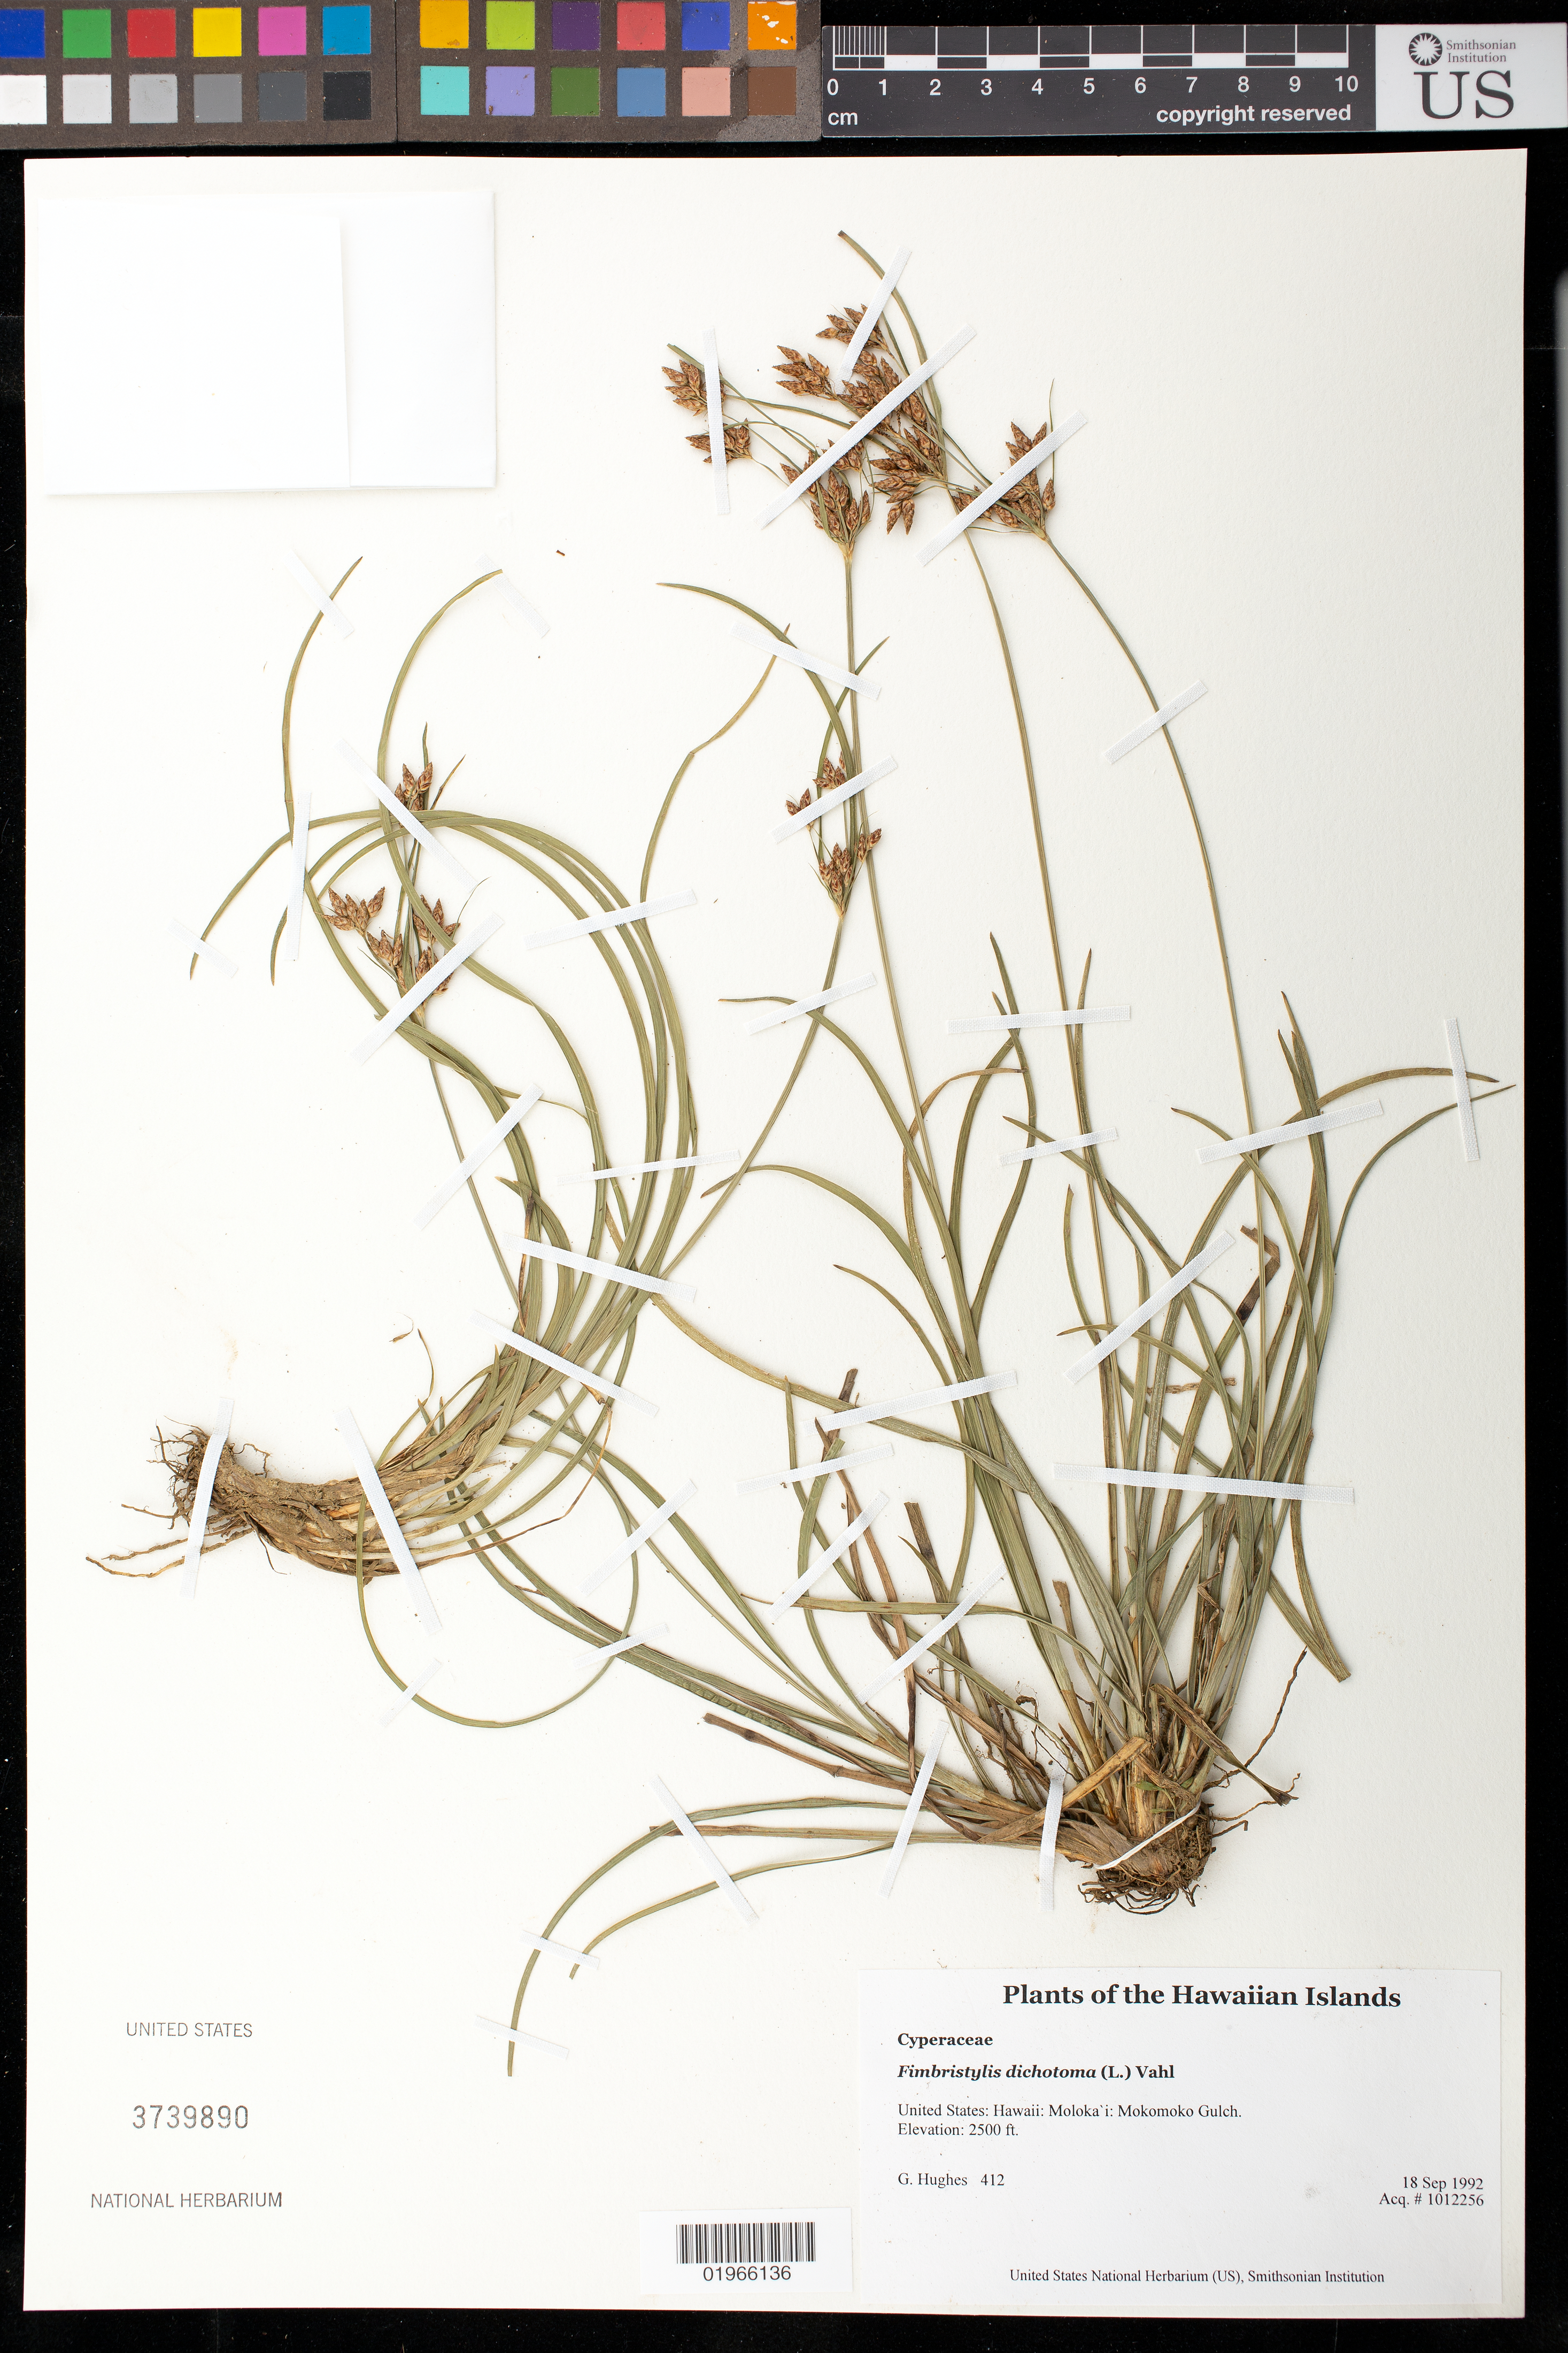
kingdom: Plantae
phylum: Tracheophyta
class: Liliopsida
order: Poales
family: Cyperaceae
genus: Fimbristylis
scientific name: Fimbristylis dichotoma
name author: (L.) Vahl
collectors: G. Hughes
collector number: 412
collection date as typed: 9-18-92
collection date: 1992-09-18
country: United States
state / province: Hawaii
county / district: Maui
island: Moloka'i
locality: Mokomoko Gulch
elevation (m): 762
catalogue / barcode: US 3739890